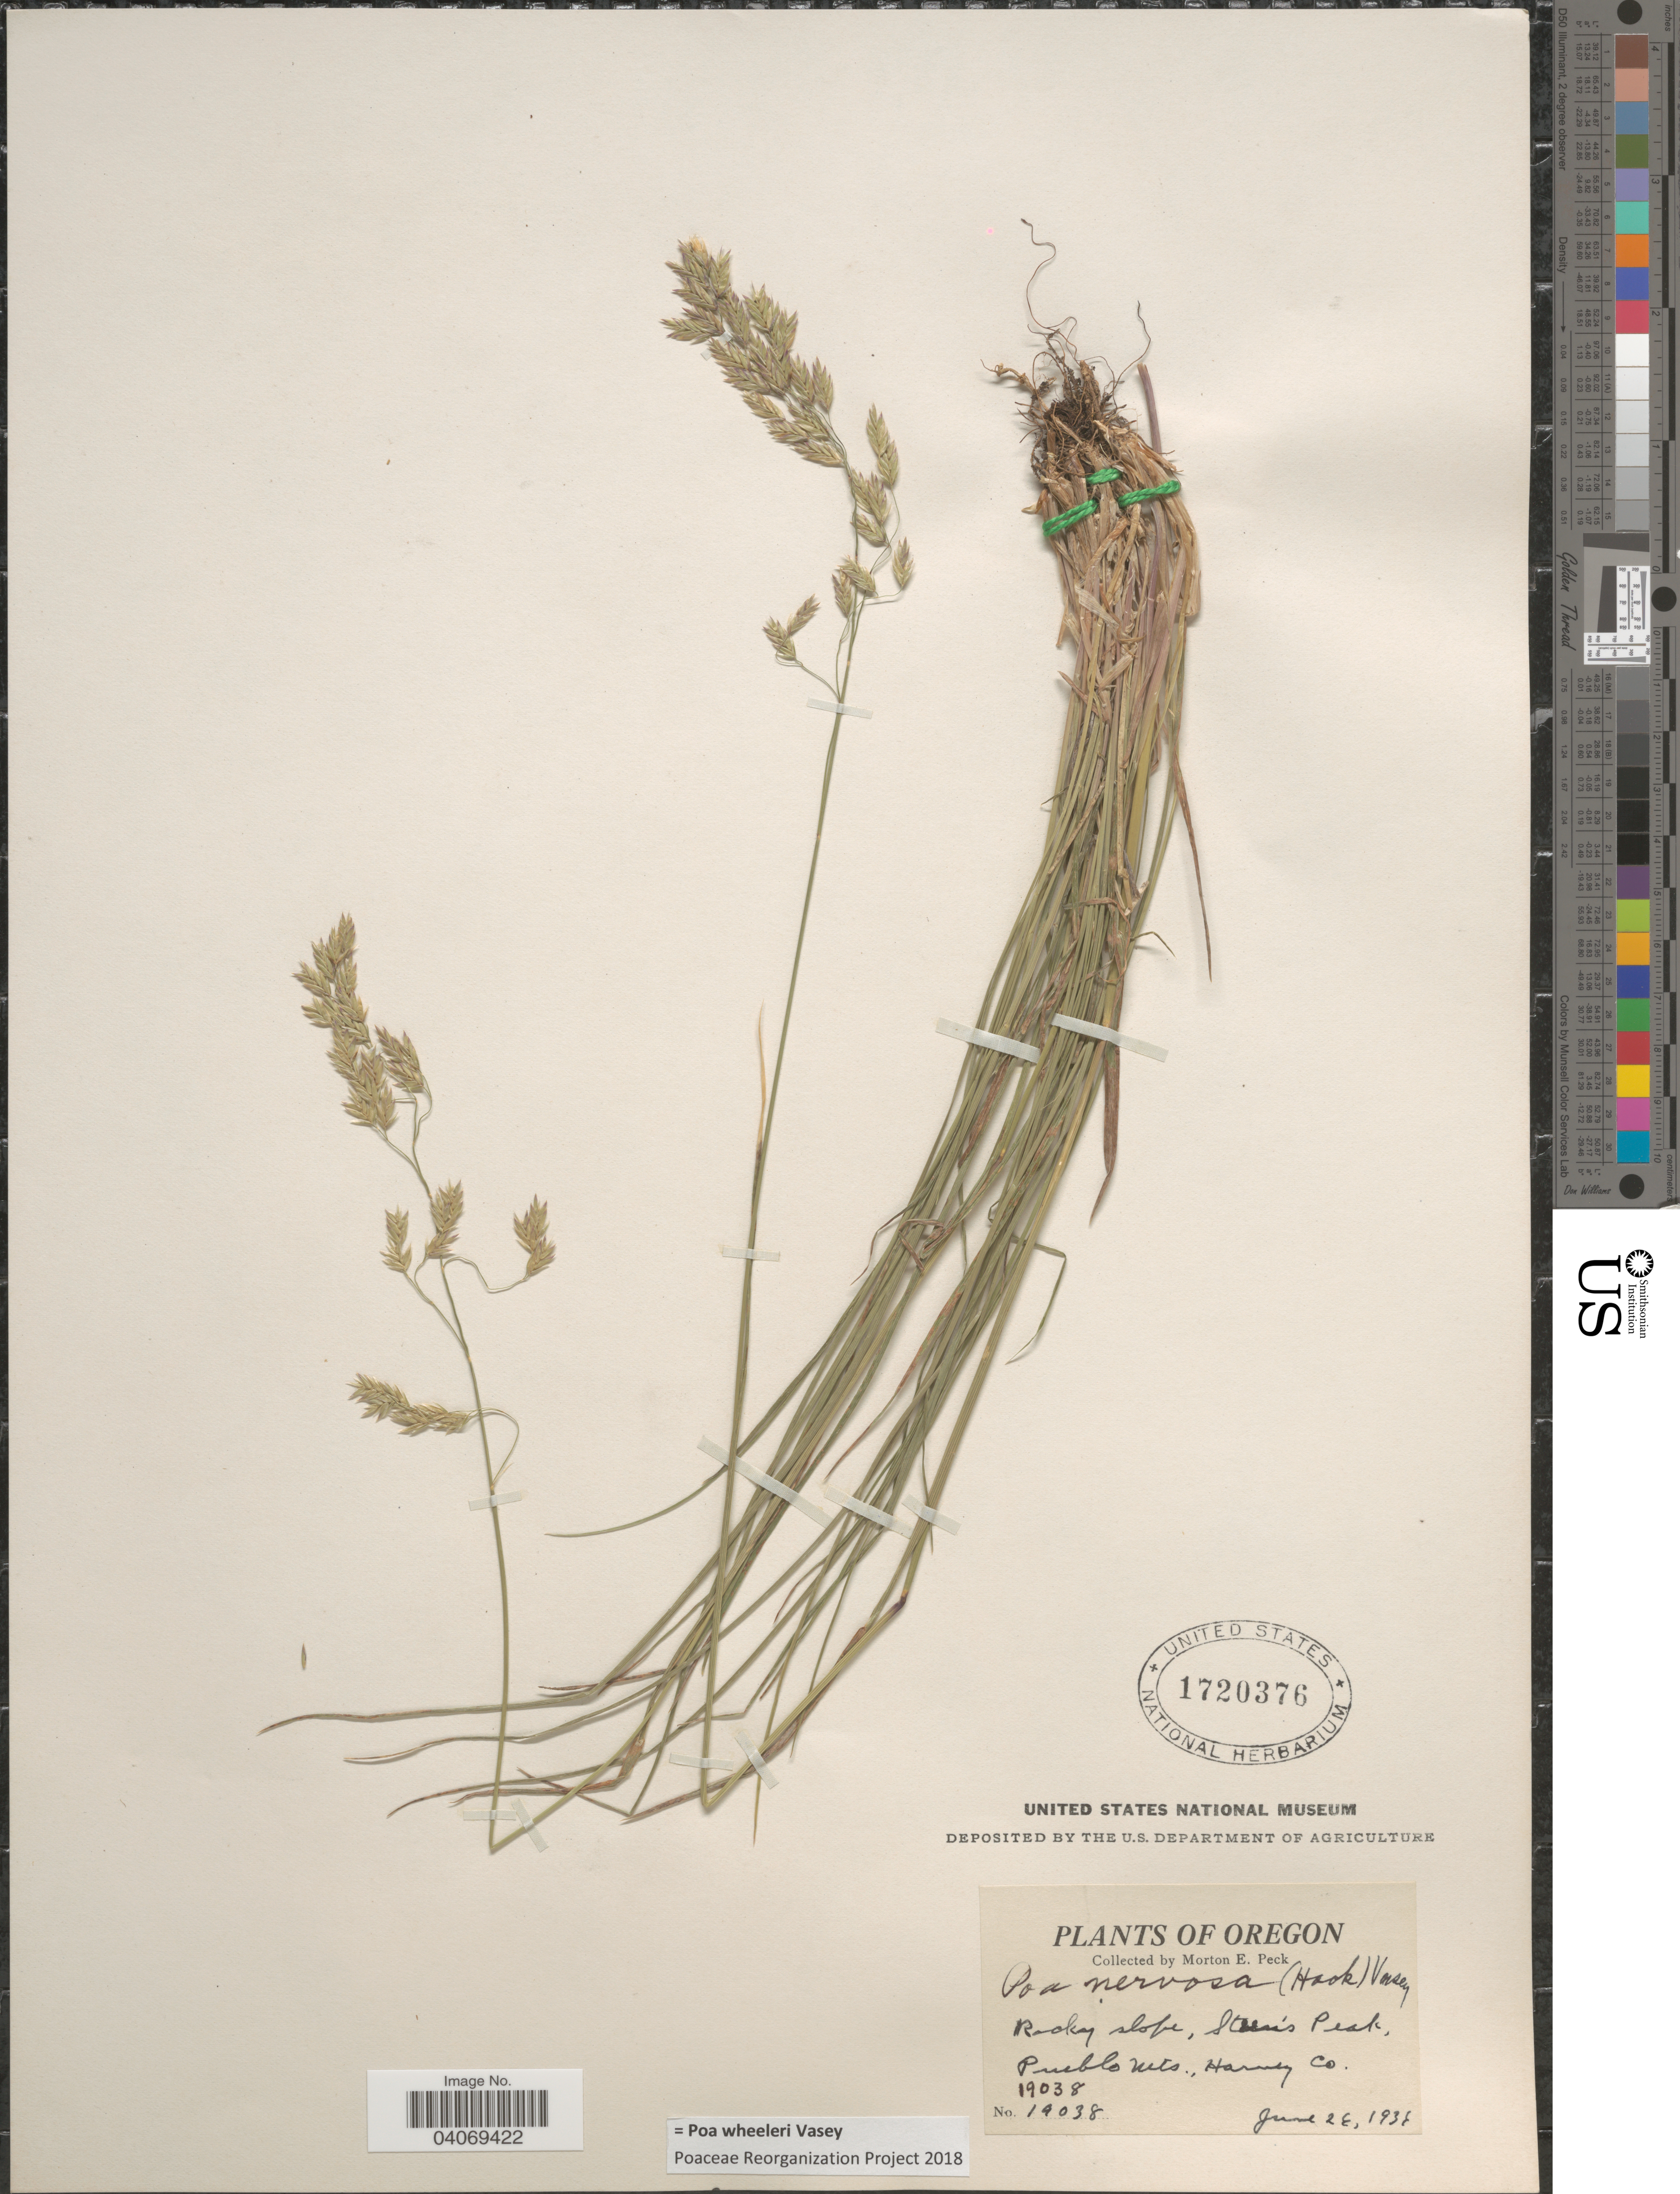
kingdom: Plantae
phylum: Tracheophyta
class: Liliopsida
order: Poales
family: Poaceae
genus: Poa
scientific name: Poa wheeleri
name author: Vasey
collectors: M. E. Peck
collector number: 19038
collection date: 1936-06-26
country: United States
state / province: Oregon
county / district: Harney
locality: Rocky slope, Steens Peak. Pueblo Mts., Harney Co.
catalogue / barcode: US 1720376